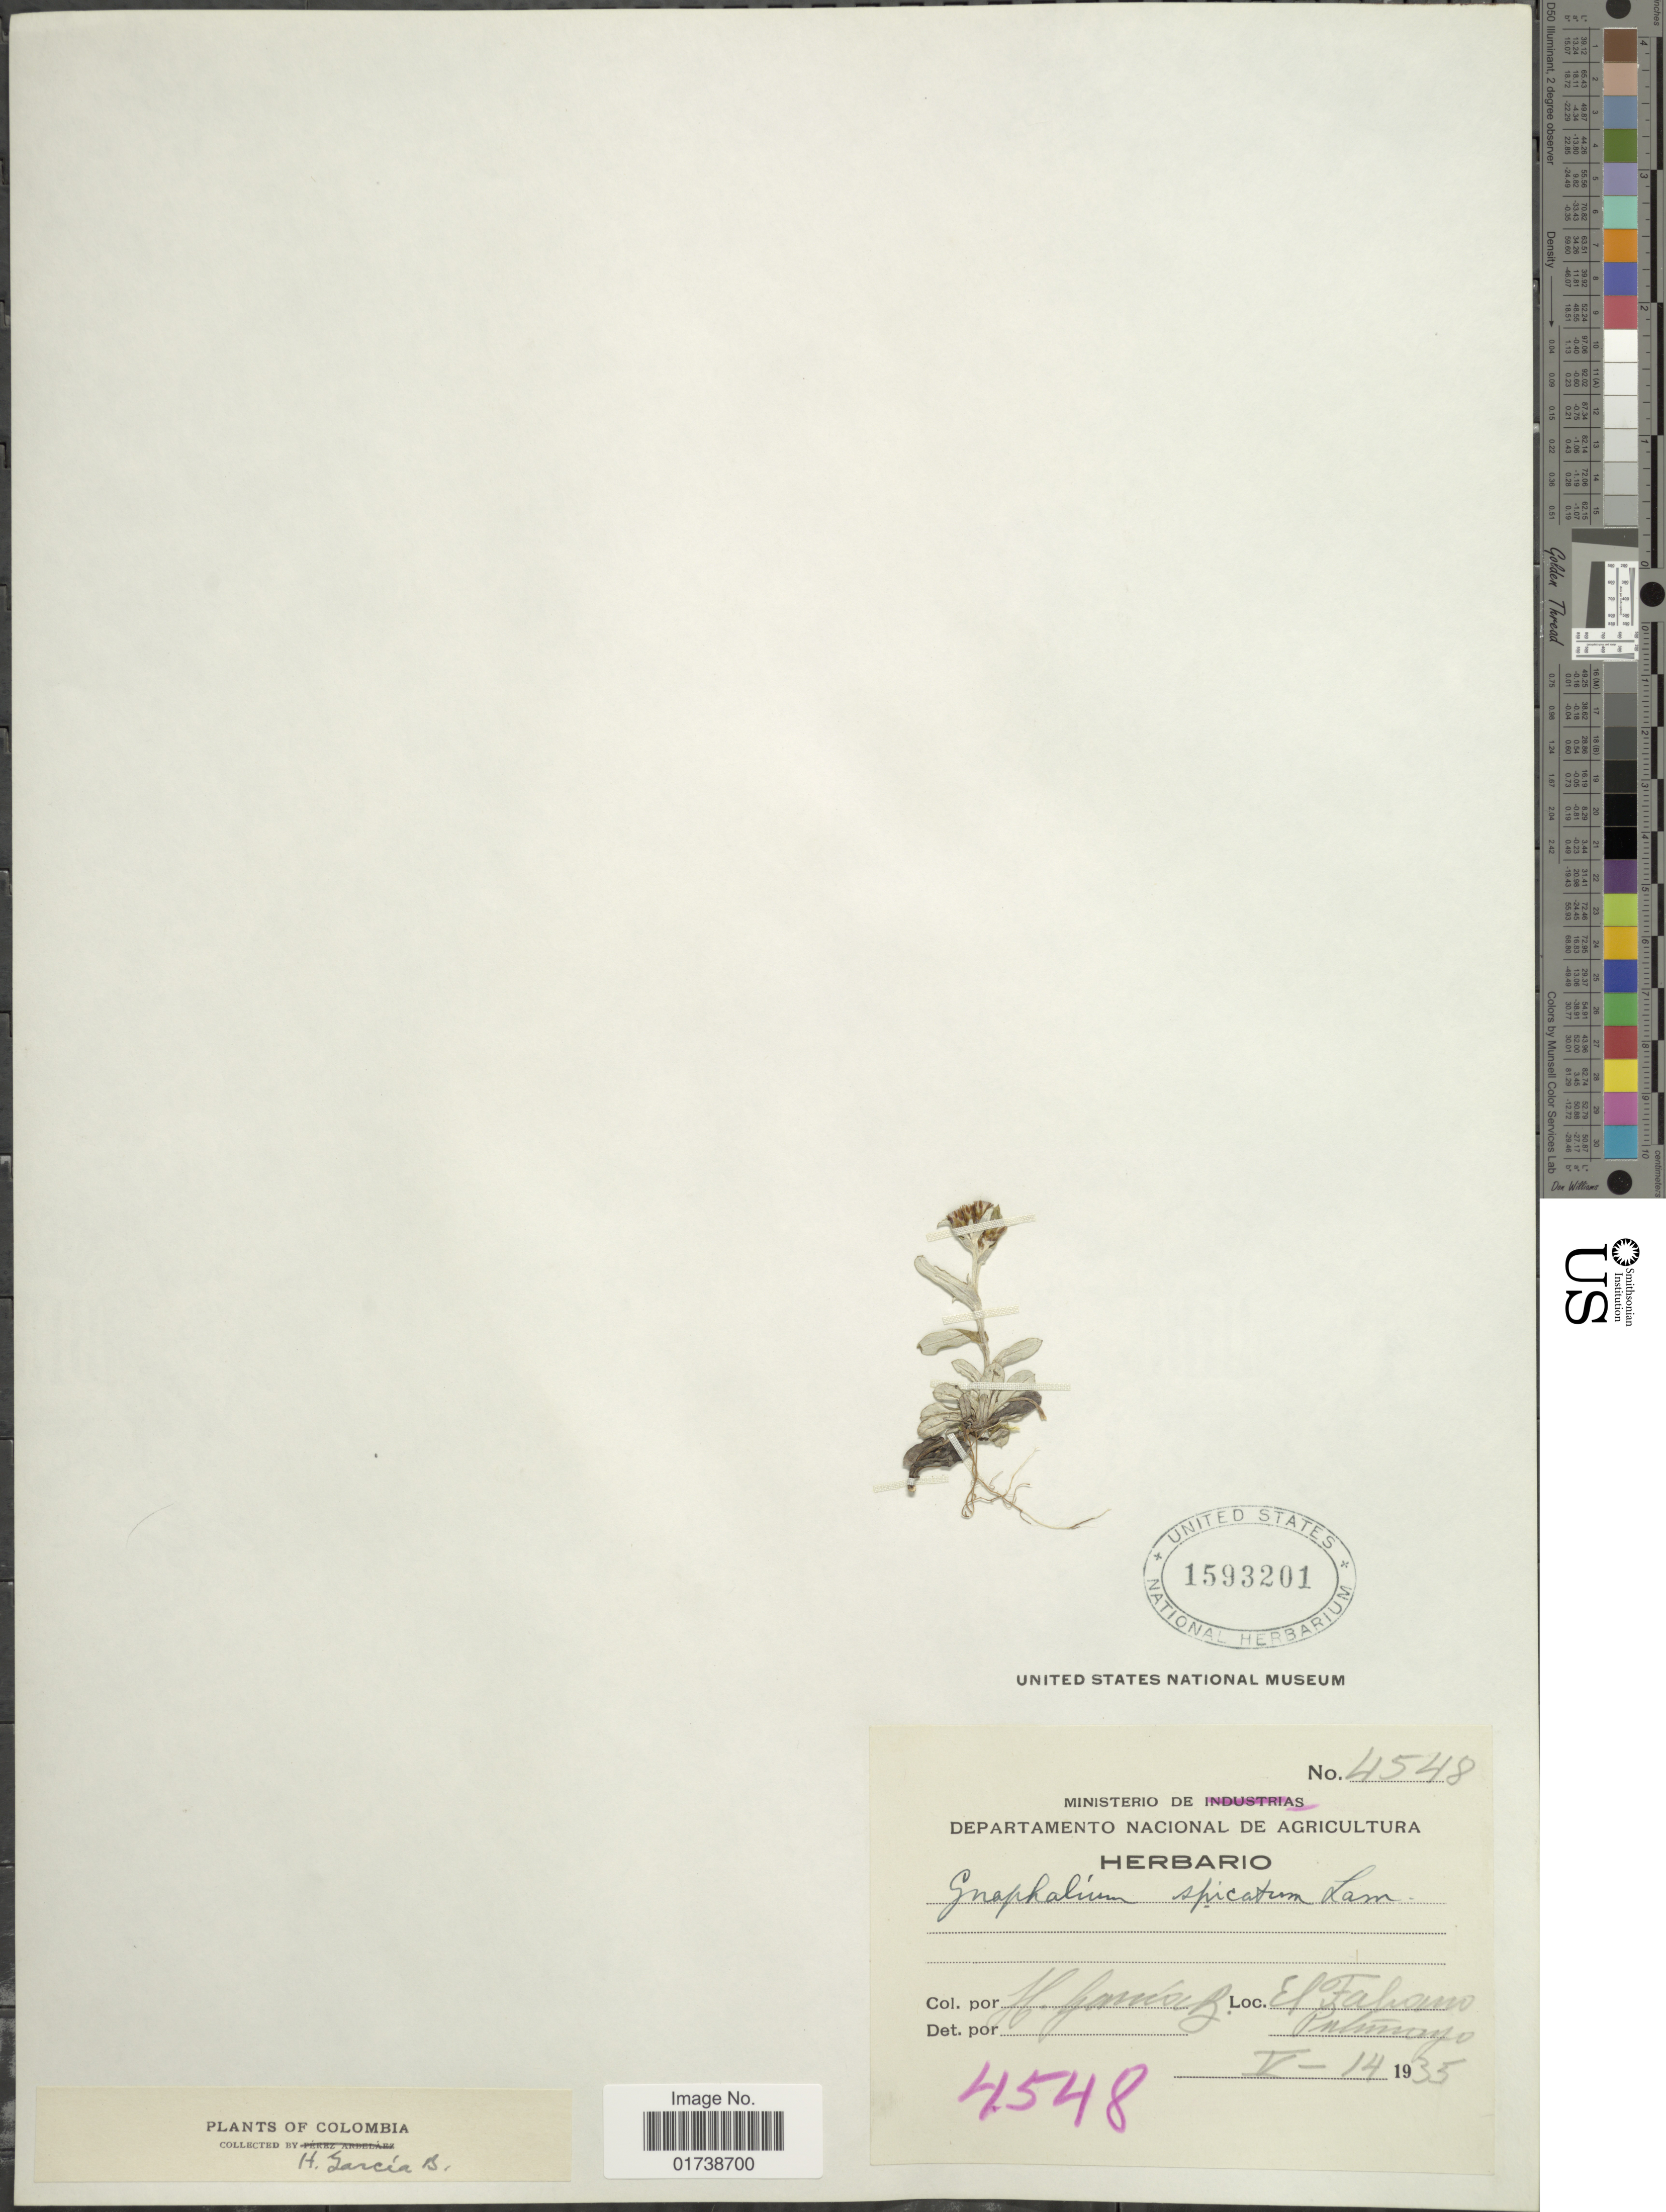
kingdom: Plantae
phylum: Tracheophyta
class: Magnoliopsida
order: Asterales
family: Asteraceae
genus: Gamochaeta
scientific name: Gamochaeta spicata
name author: (Lam.) Cabrera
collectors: H. García Barriga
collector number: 4548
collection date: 1935-05-14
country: Colombia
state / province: Putumayo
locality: El Tabano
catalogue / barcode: US 1593201